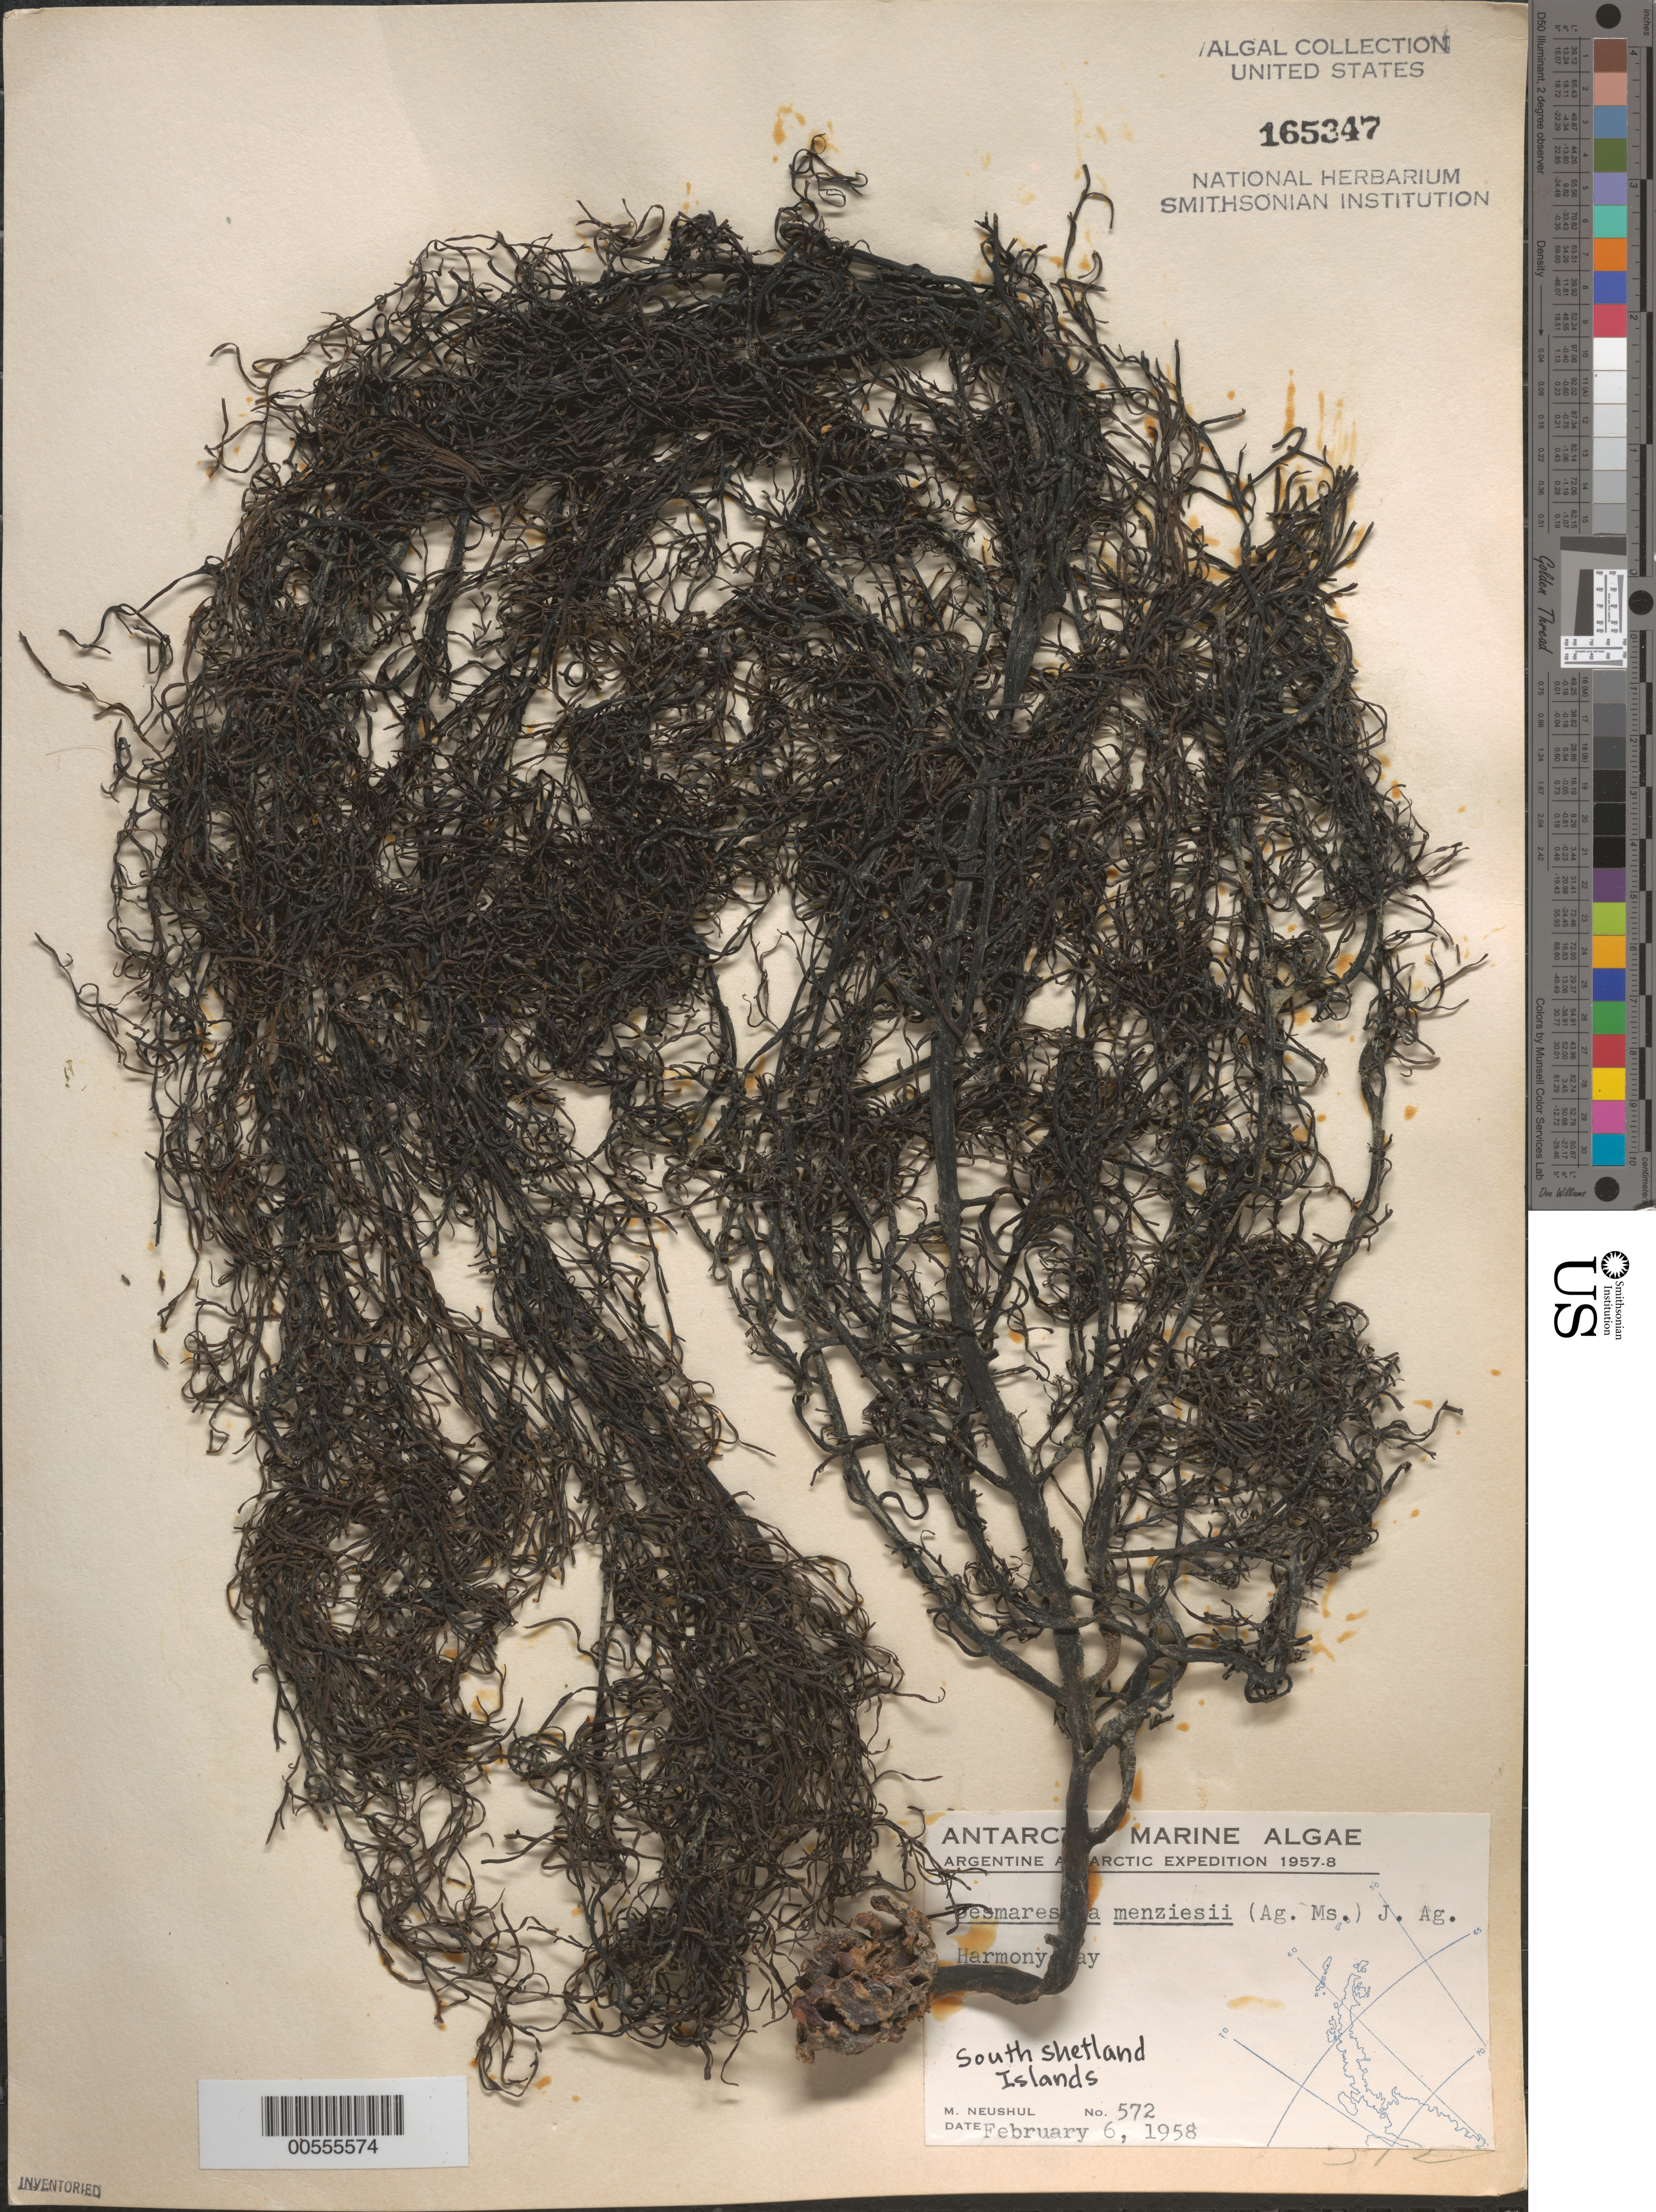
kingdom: Chromista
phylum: Ochrophyta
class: Phaeophyceae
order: Desmarestiales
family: Desmarestiaceae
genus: Desmarestia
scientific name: Desmarestia menziesii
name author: J. Agardh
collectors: M. Neushul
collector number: Neushul 572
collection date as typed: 06 Feb 1958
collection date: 1958-02-06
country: Antarctica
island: Nelson Island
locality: Harmony Bay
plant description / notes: Argentine Antarctic Expedition, 1957-1958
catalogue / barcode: US 165347